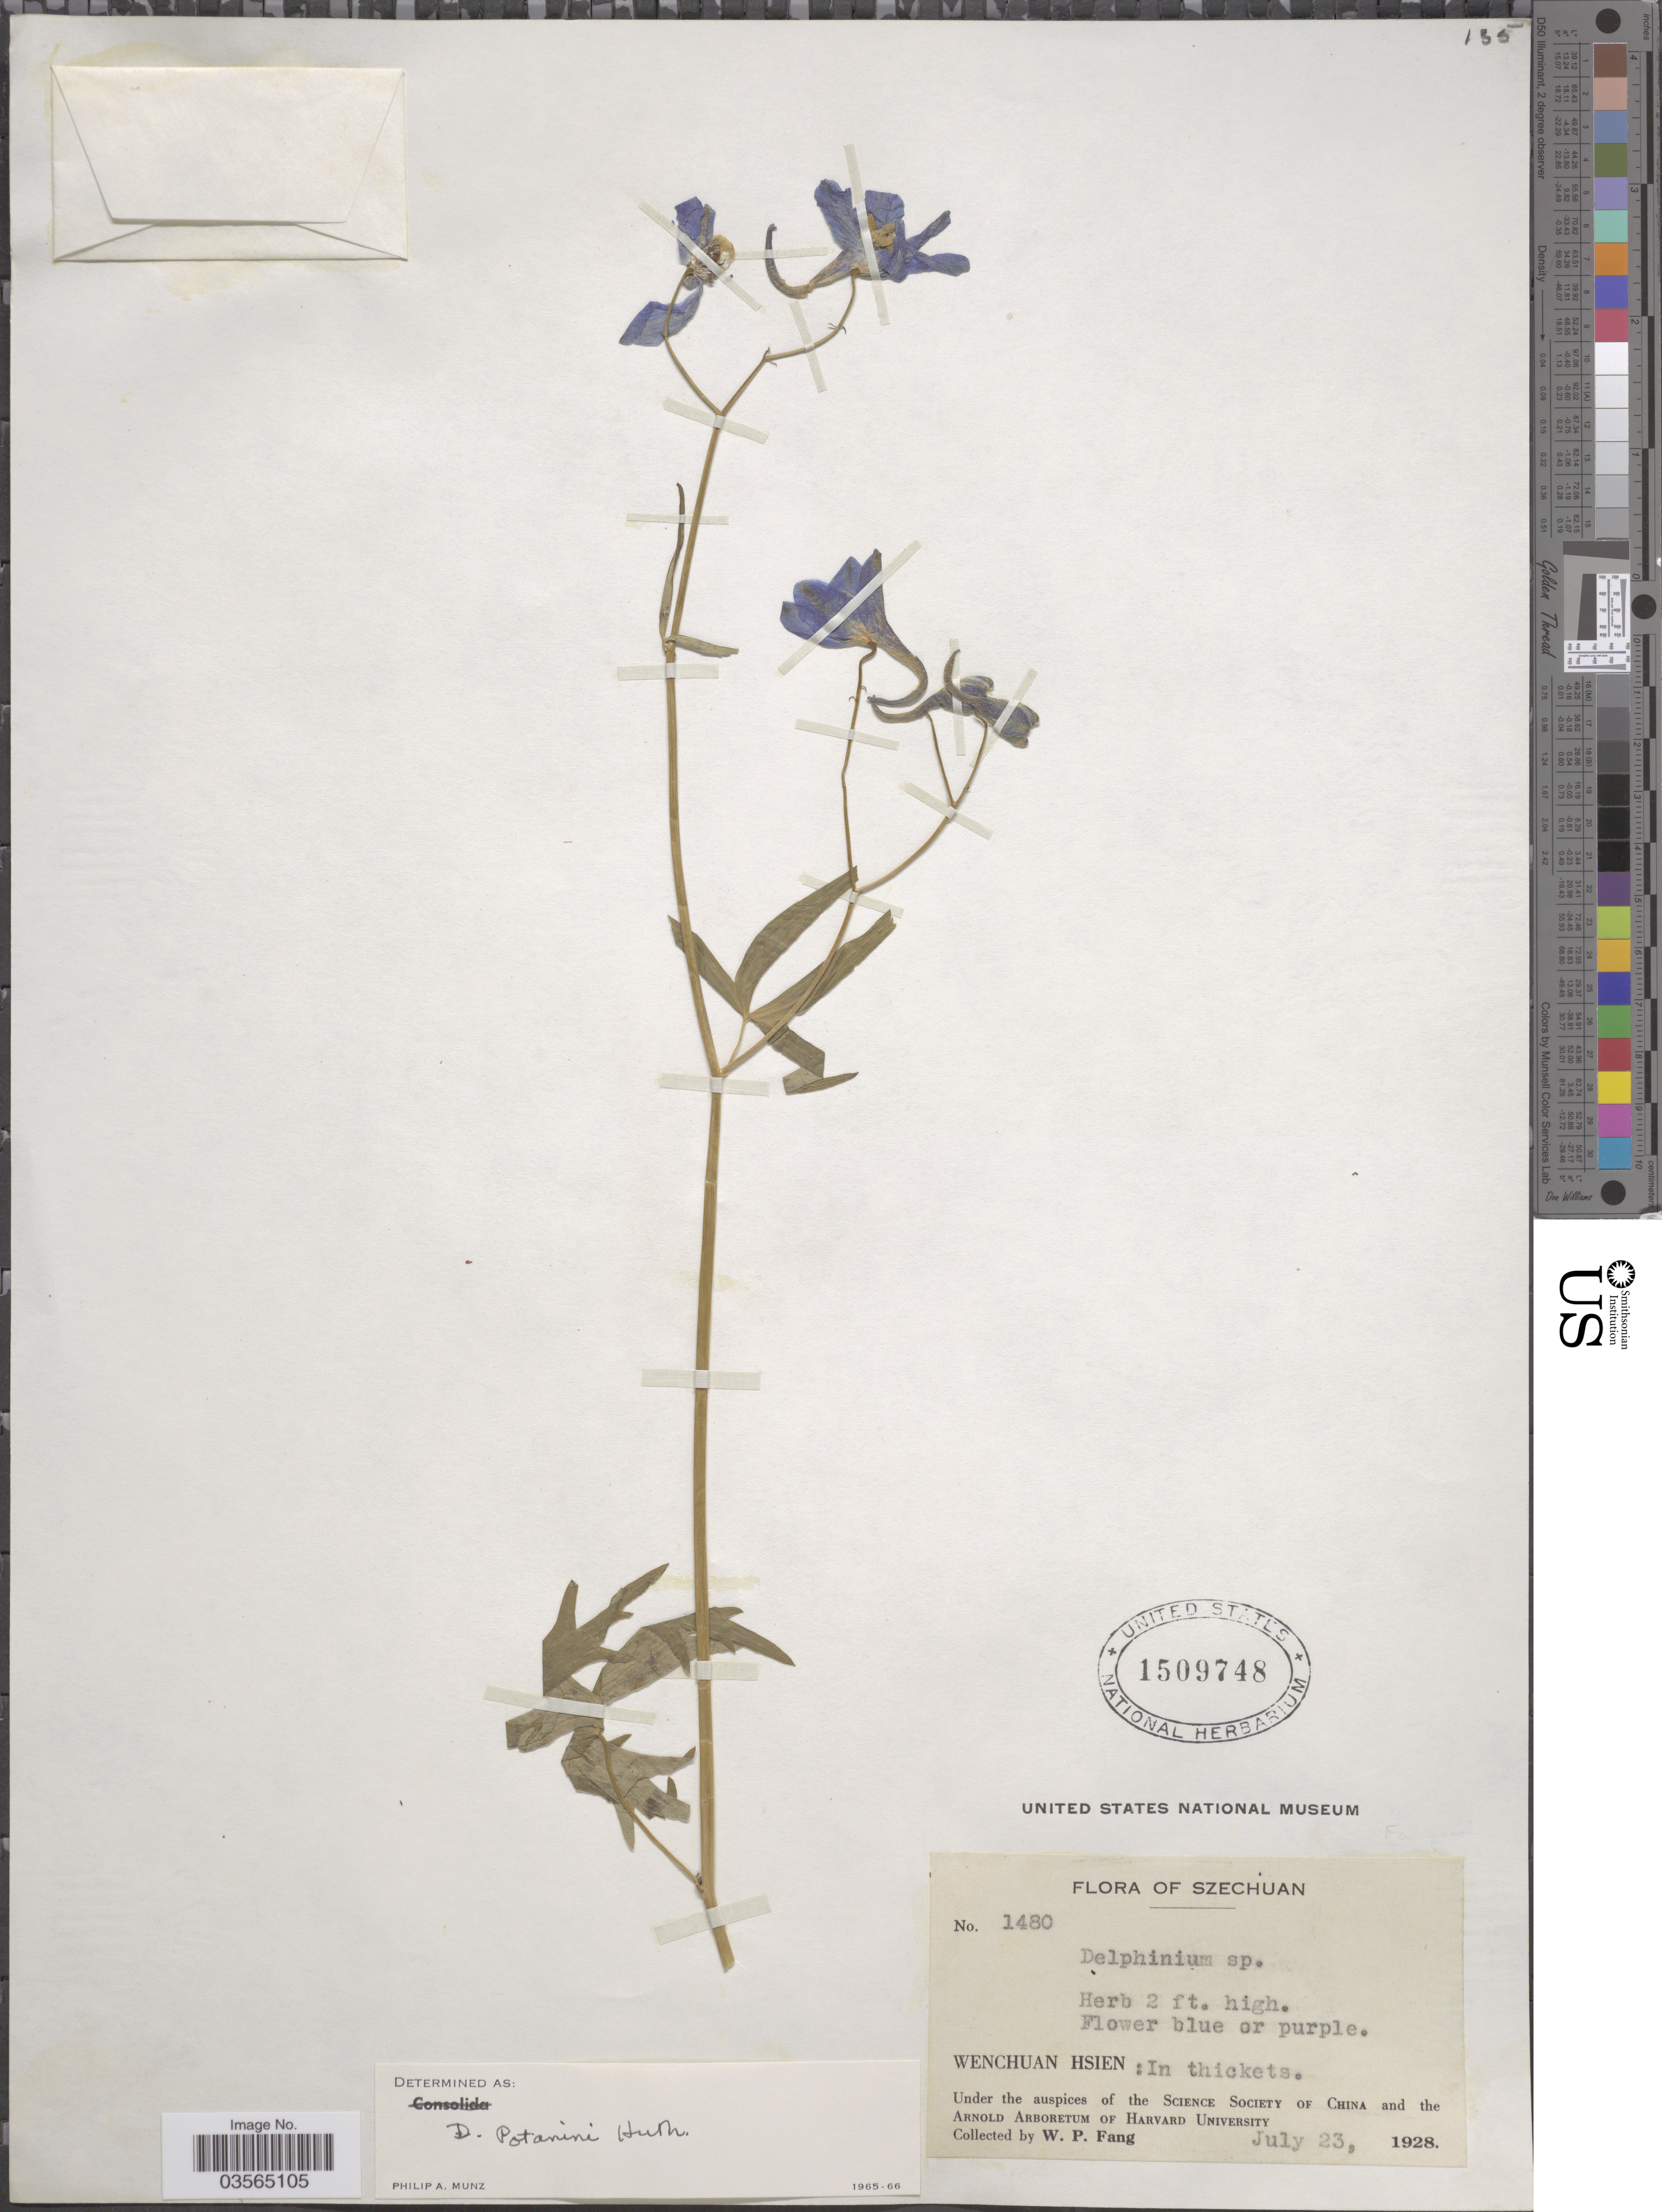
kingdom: Plantae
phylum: Tracheophyta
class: Magnoliopsida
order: Ranunculales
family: Ranunculaceae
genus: Delphinium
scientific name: Delphinium potaninii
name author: Huth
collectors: W. P. Fang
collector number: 1480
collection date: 1928-07-23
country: China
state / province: Sichuan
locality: Wenchuan Hsien.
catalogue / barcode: US 1509748